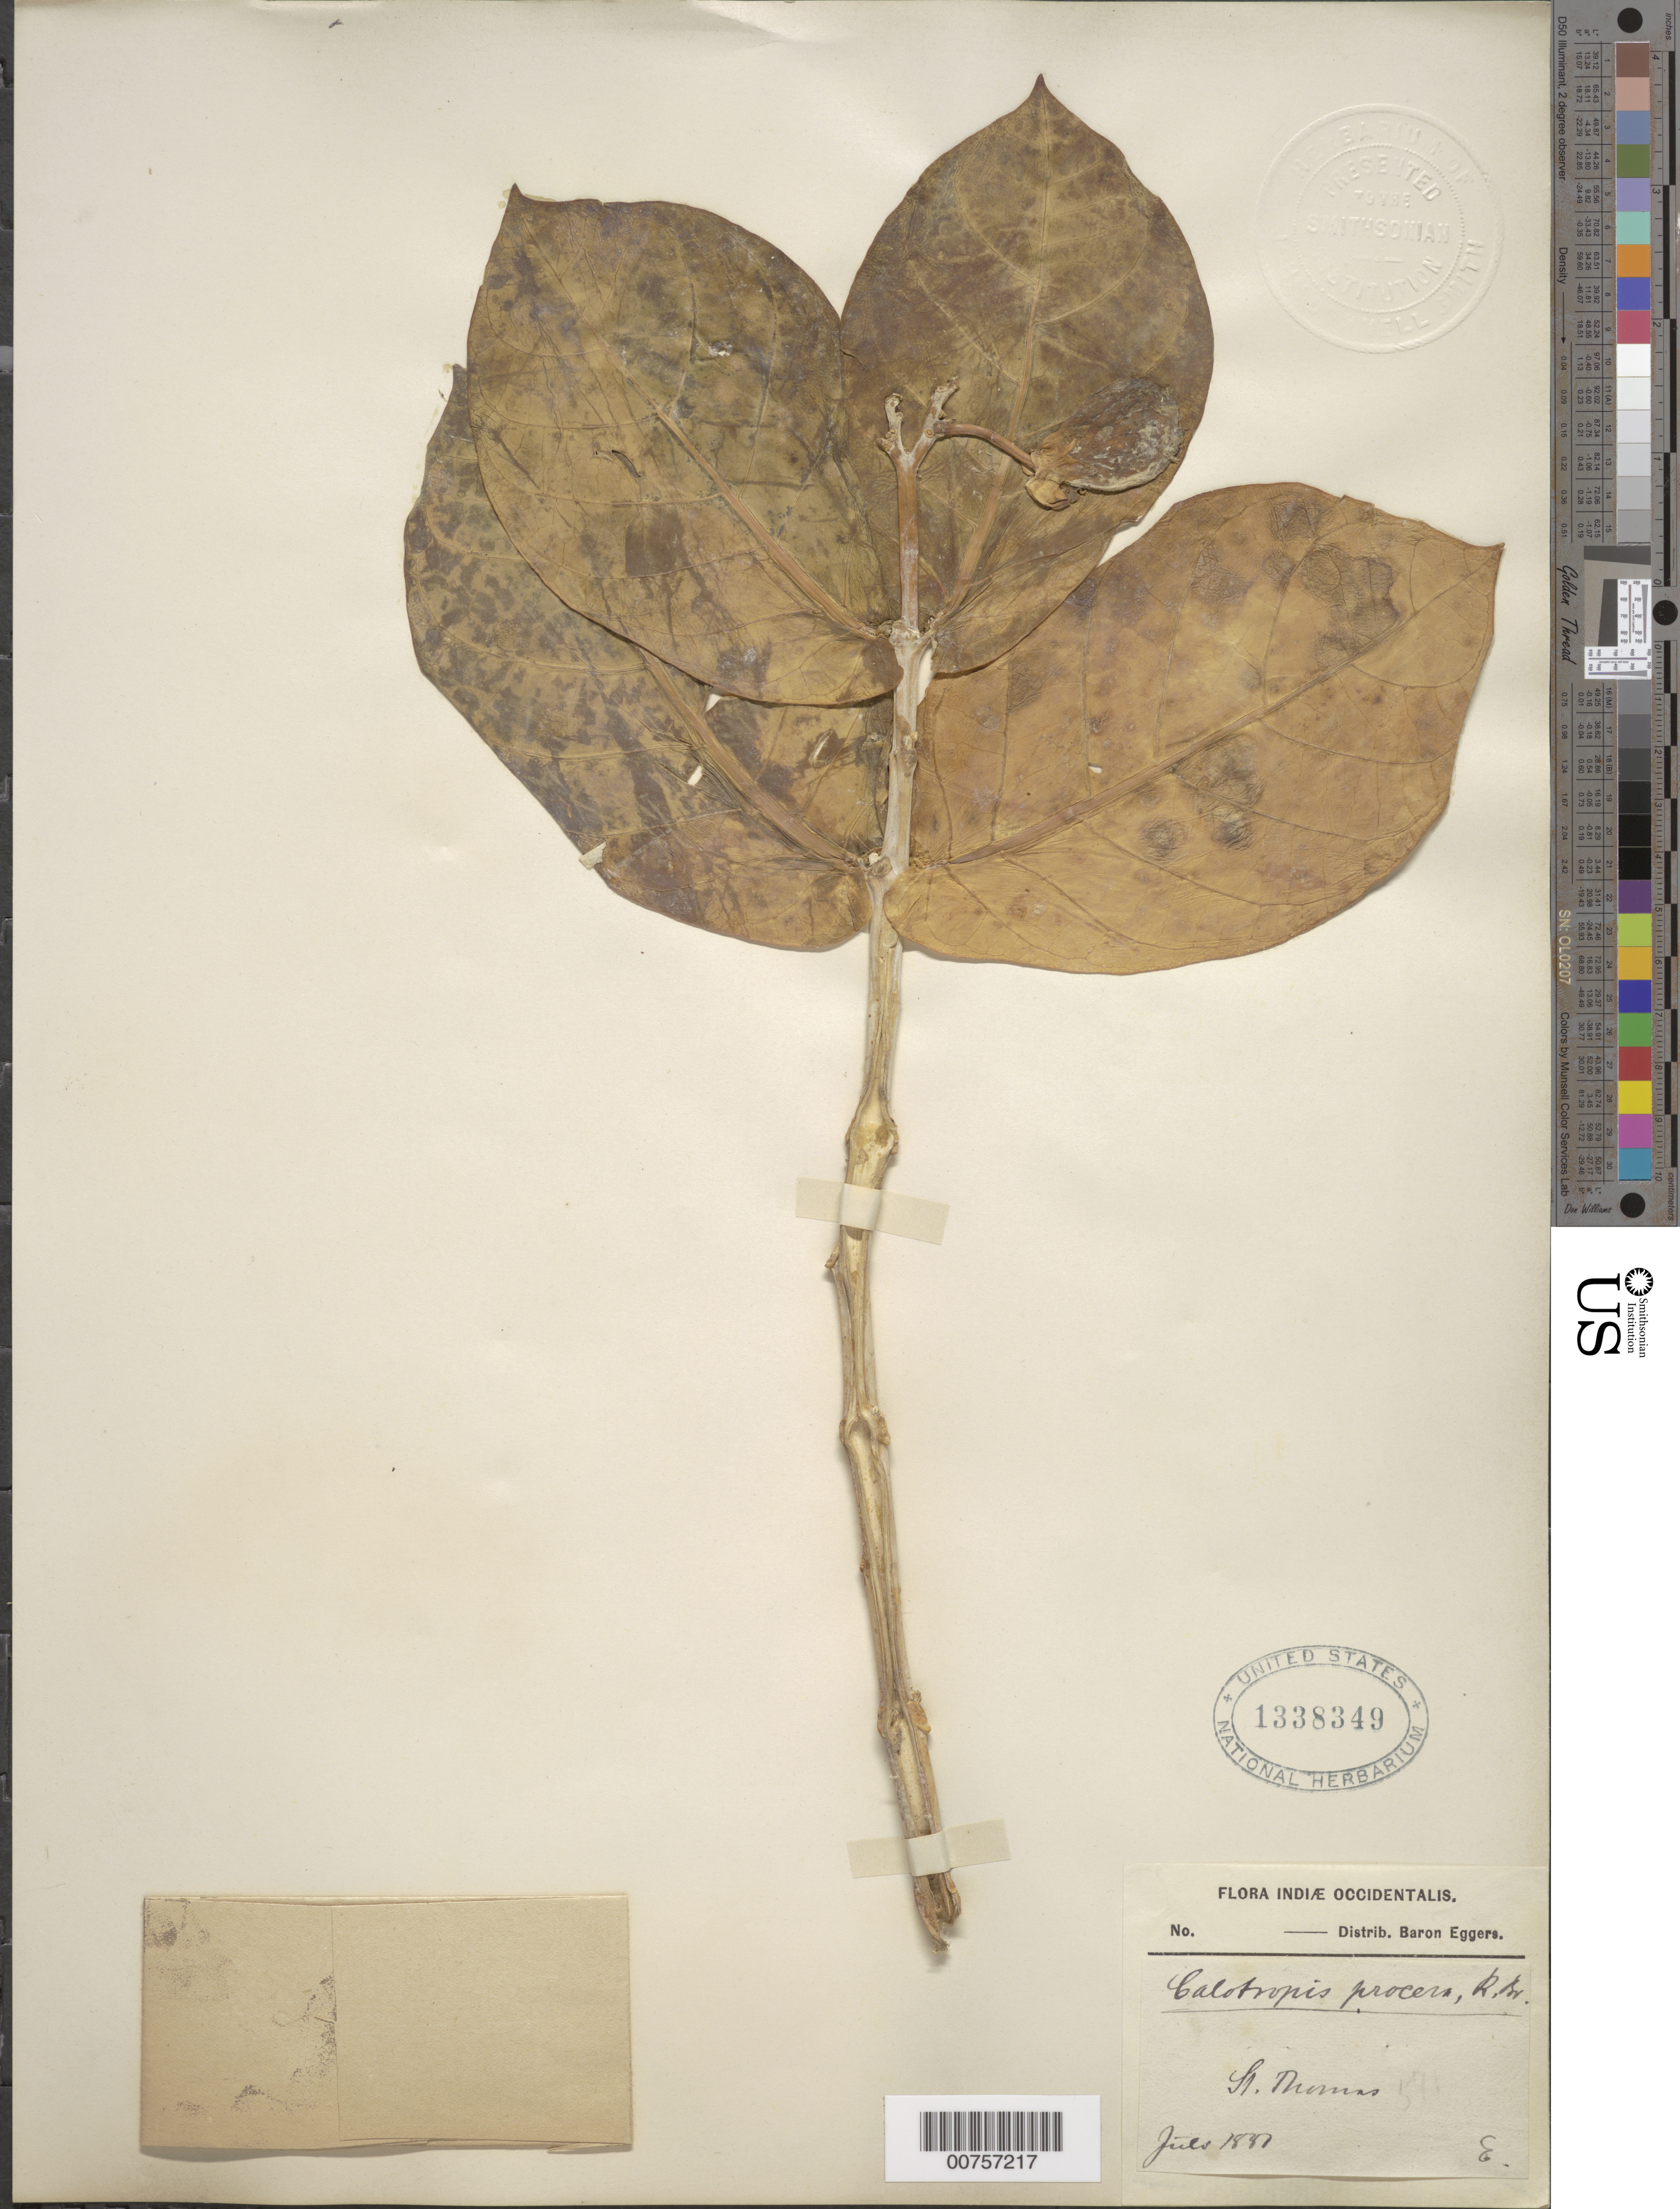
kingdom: Plantae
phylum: Tracheophyta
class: Magnoliopsida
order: Gentianales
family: Apocynaceae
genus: Calotropis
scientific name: Calotropis procera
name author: (Aiton) W.T. Aiton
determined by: Acevedo-Rodríguez, P., (BOT), Smithsonian Institution - National Museum of Natural History (UNITED STATES)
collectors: H. F. A. von Eggers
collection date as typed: Jul 1881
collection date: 1881-07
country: U.S. Virgin Islands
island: St. Thomas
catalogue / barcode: US 1338349